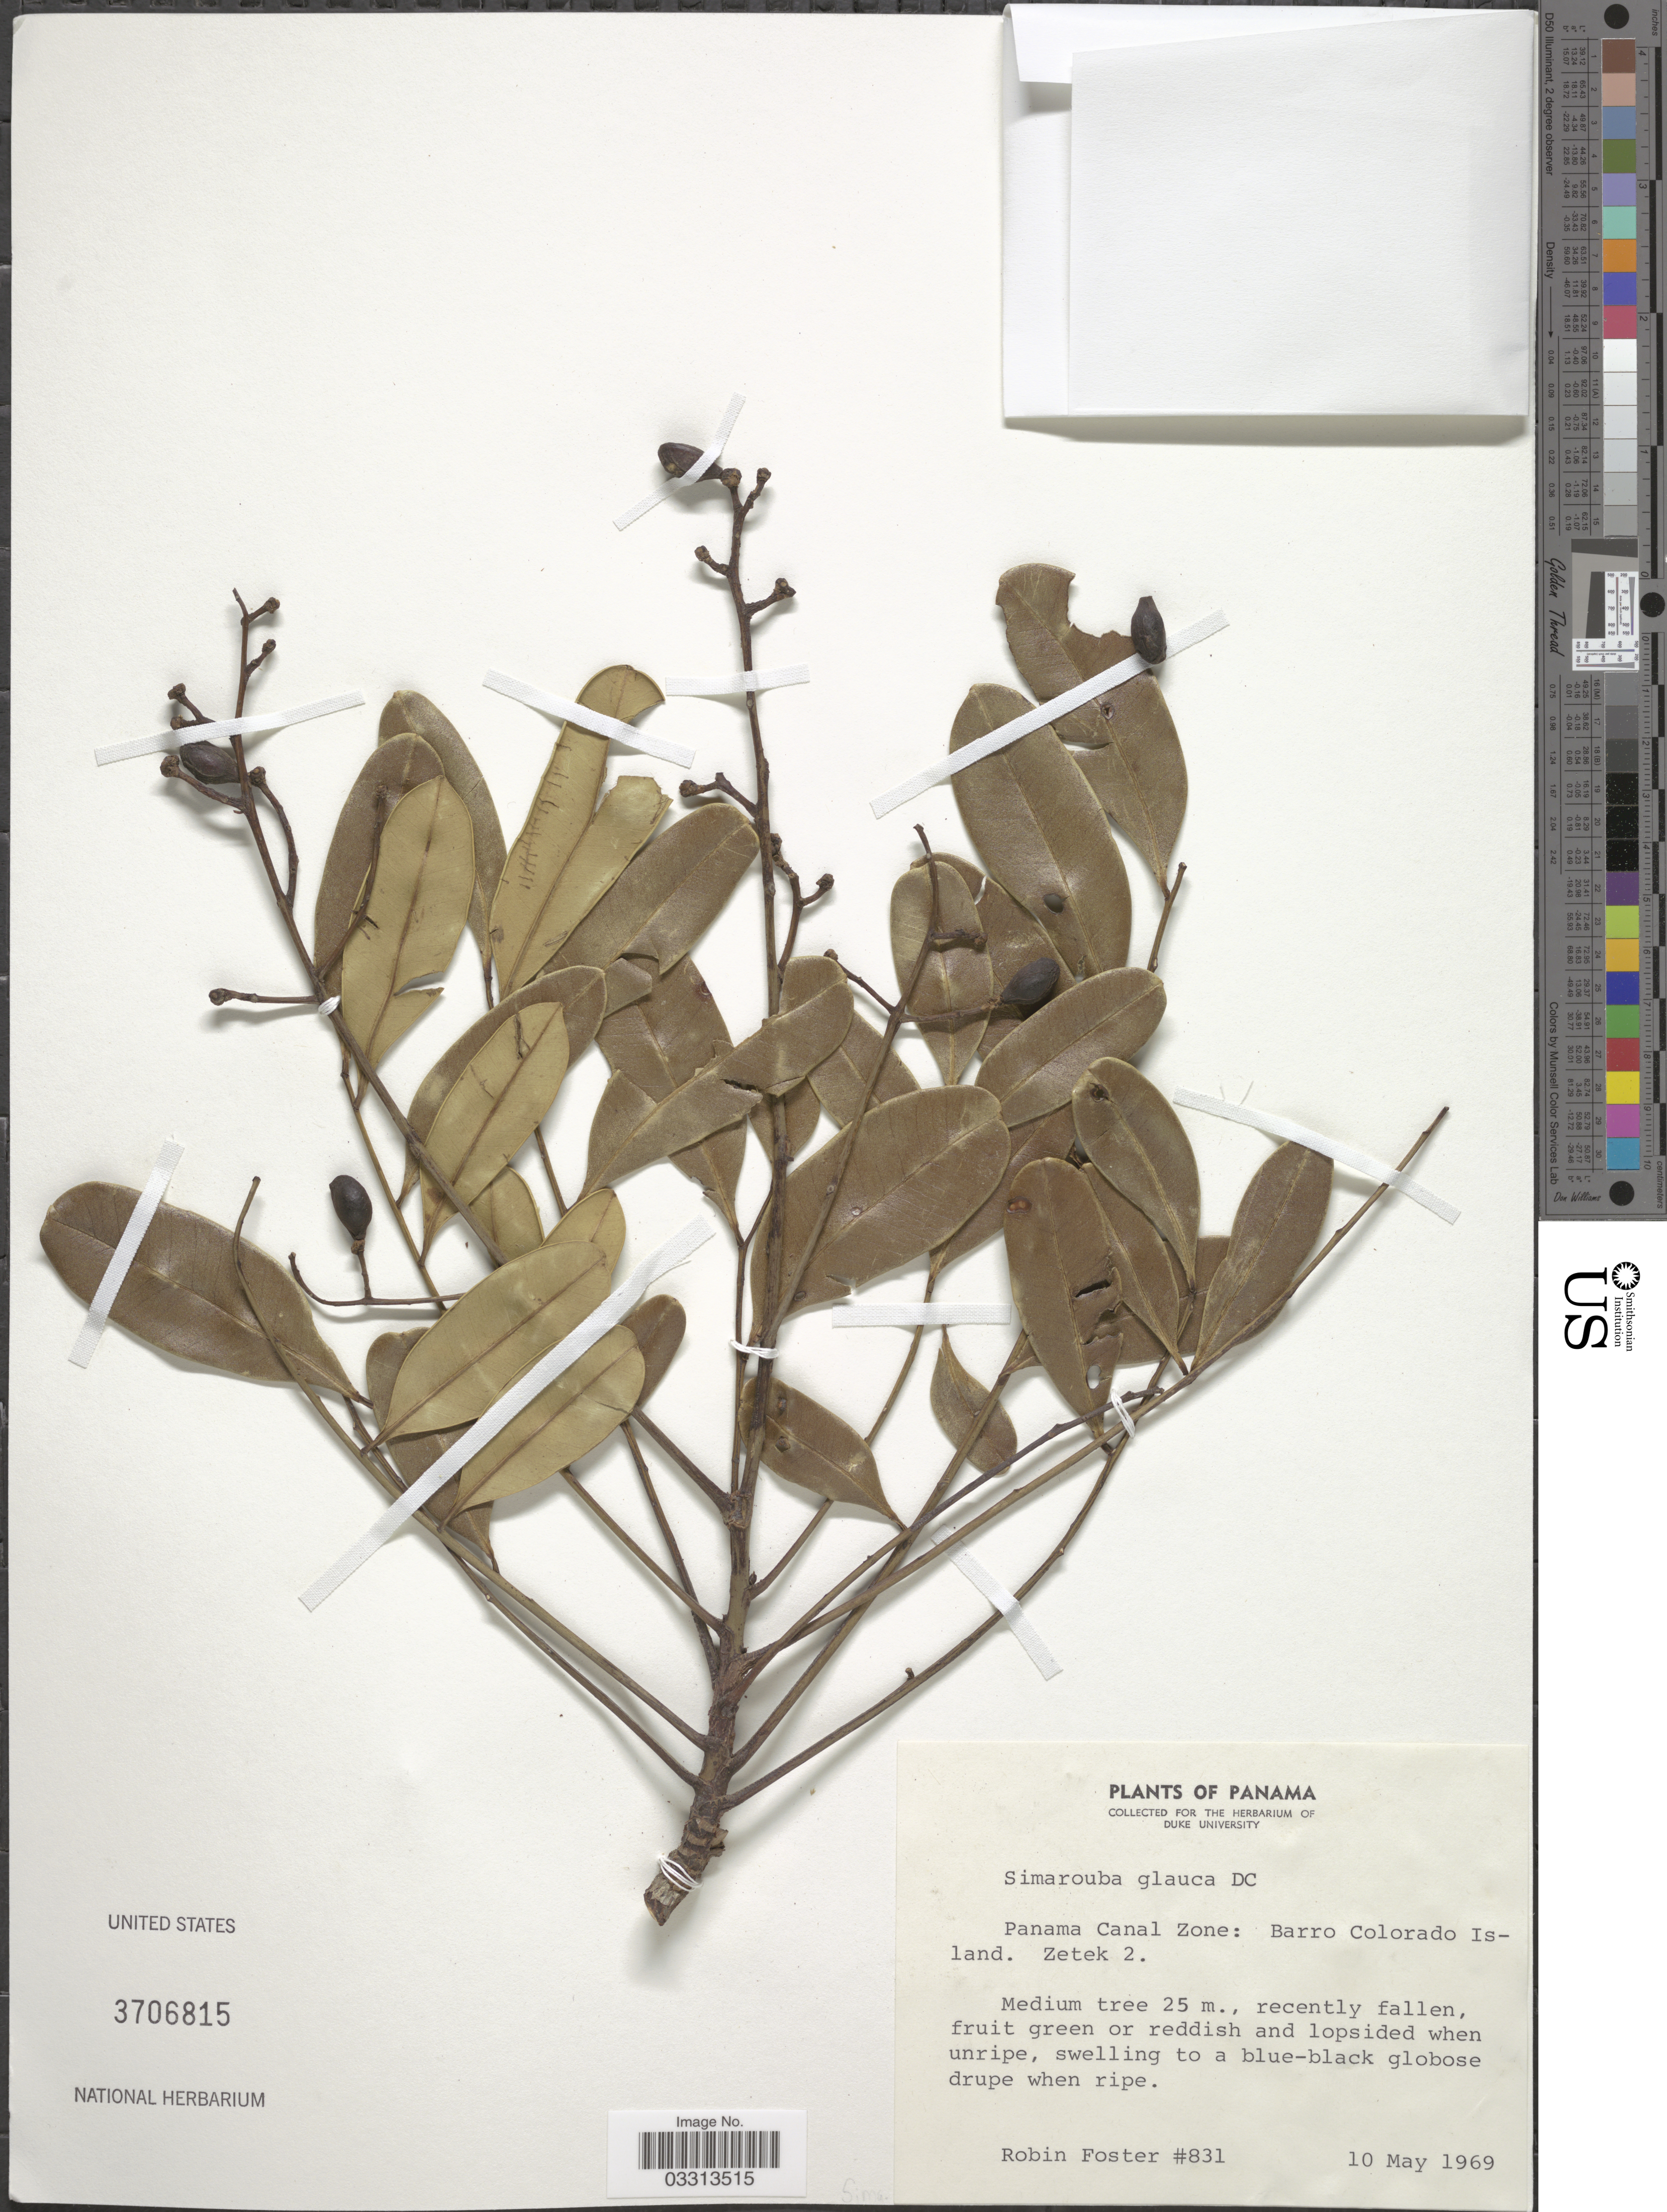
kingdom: Plantae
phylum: Tracheophyta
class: Magnoliopsida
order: Sapindales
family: Simaroubaceae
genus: Simarouba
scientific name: Simarouba glauca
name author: DC.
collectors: R. B. Foster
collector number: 831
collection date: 1969-05-10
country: Panama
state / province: Panamá Oeste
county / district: Canal Zone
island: Barro Colorado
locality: Panama Canal Zone: Barro Colorado Island. Zetek 2.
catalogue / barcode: US 3706815